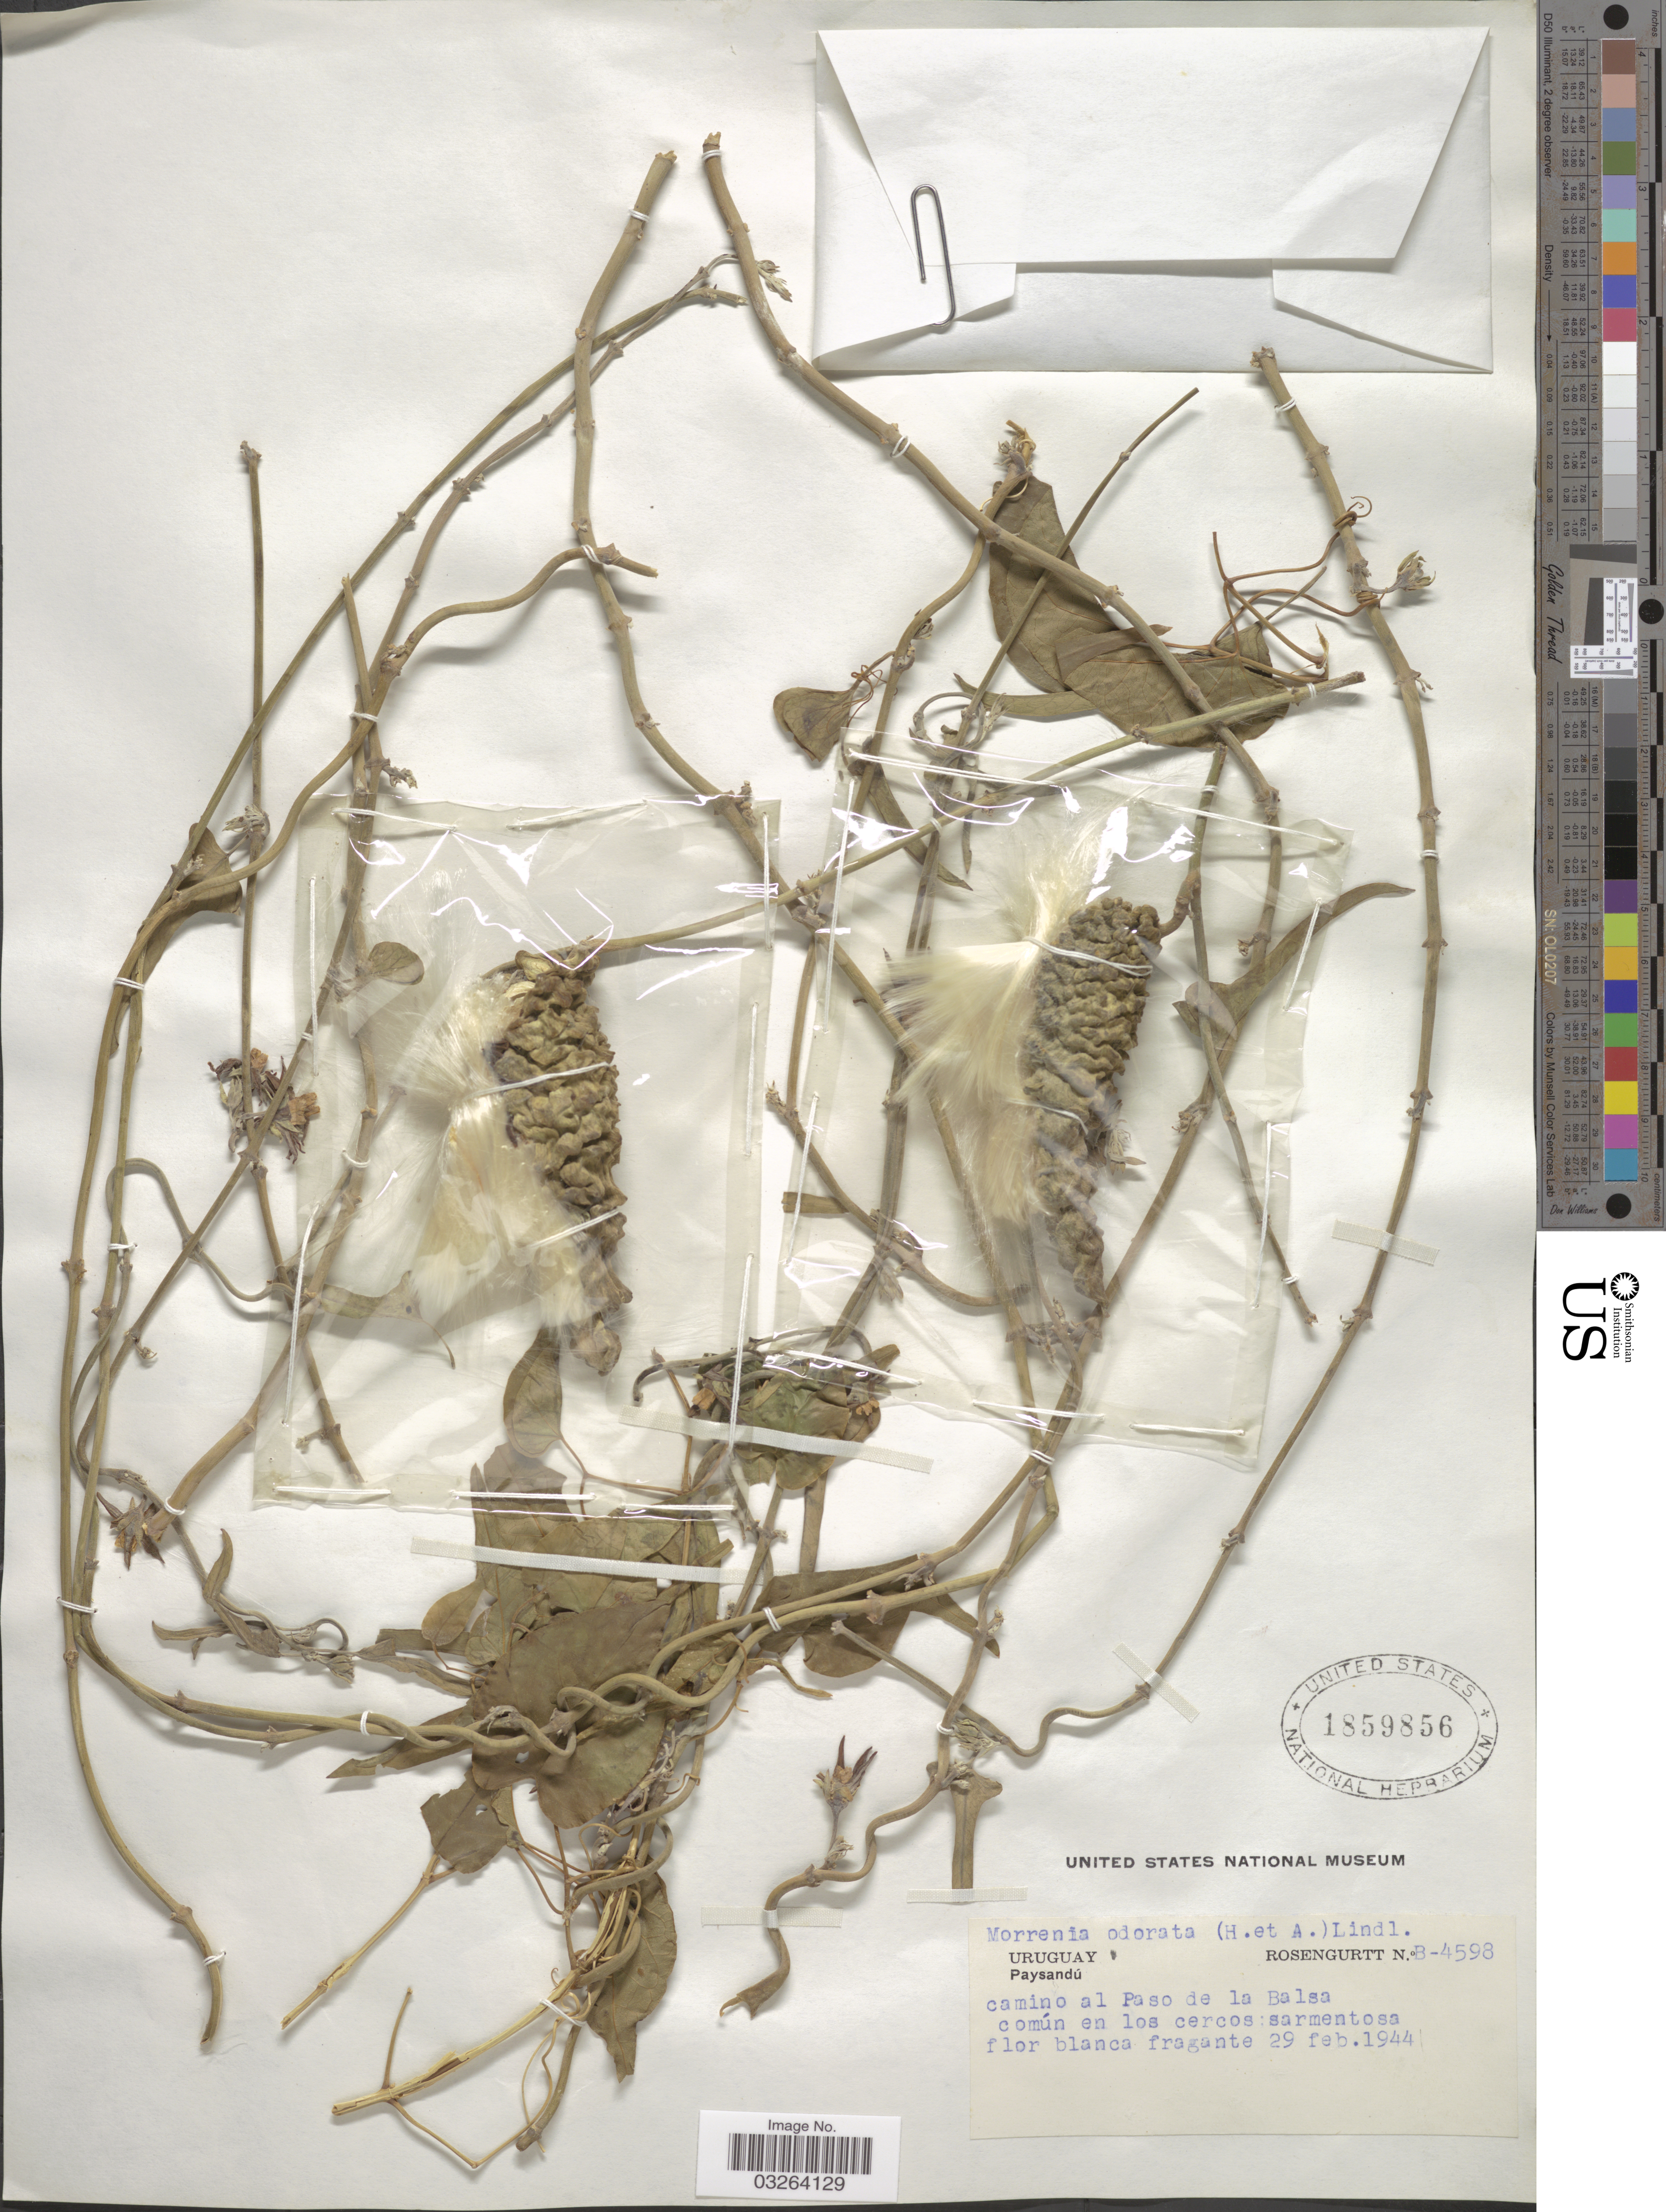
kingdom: Plantae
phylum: Tracheophyta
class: Magnoliopsida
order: Gentianales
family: Apocynaceae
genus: Morrenia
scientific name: Morrenia odorata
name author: (Hook. & Arn.) Lindl.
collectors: Rosengurtt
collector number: B-4598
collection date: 1944-02-29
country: Uruguay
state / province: Paysandu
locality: Paysandú. Camino al Paso de la Balsa común en los cercos.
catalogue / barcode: US 1859856